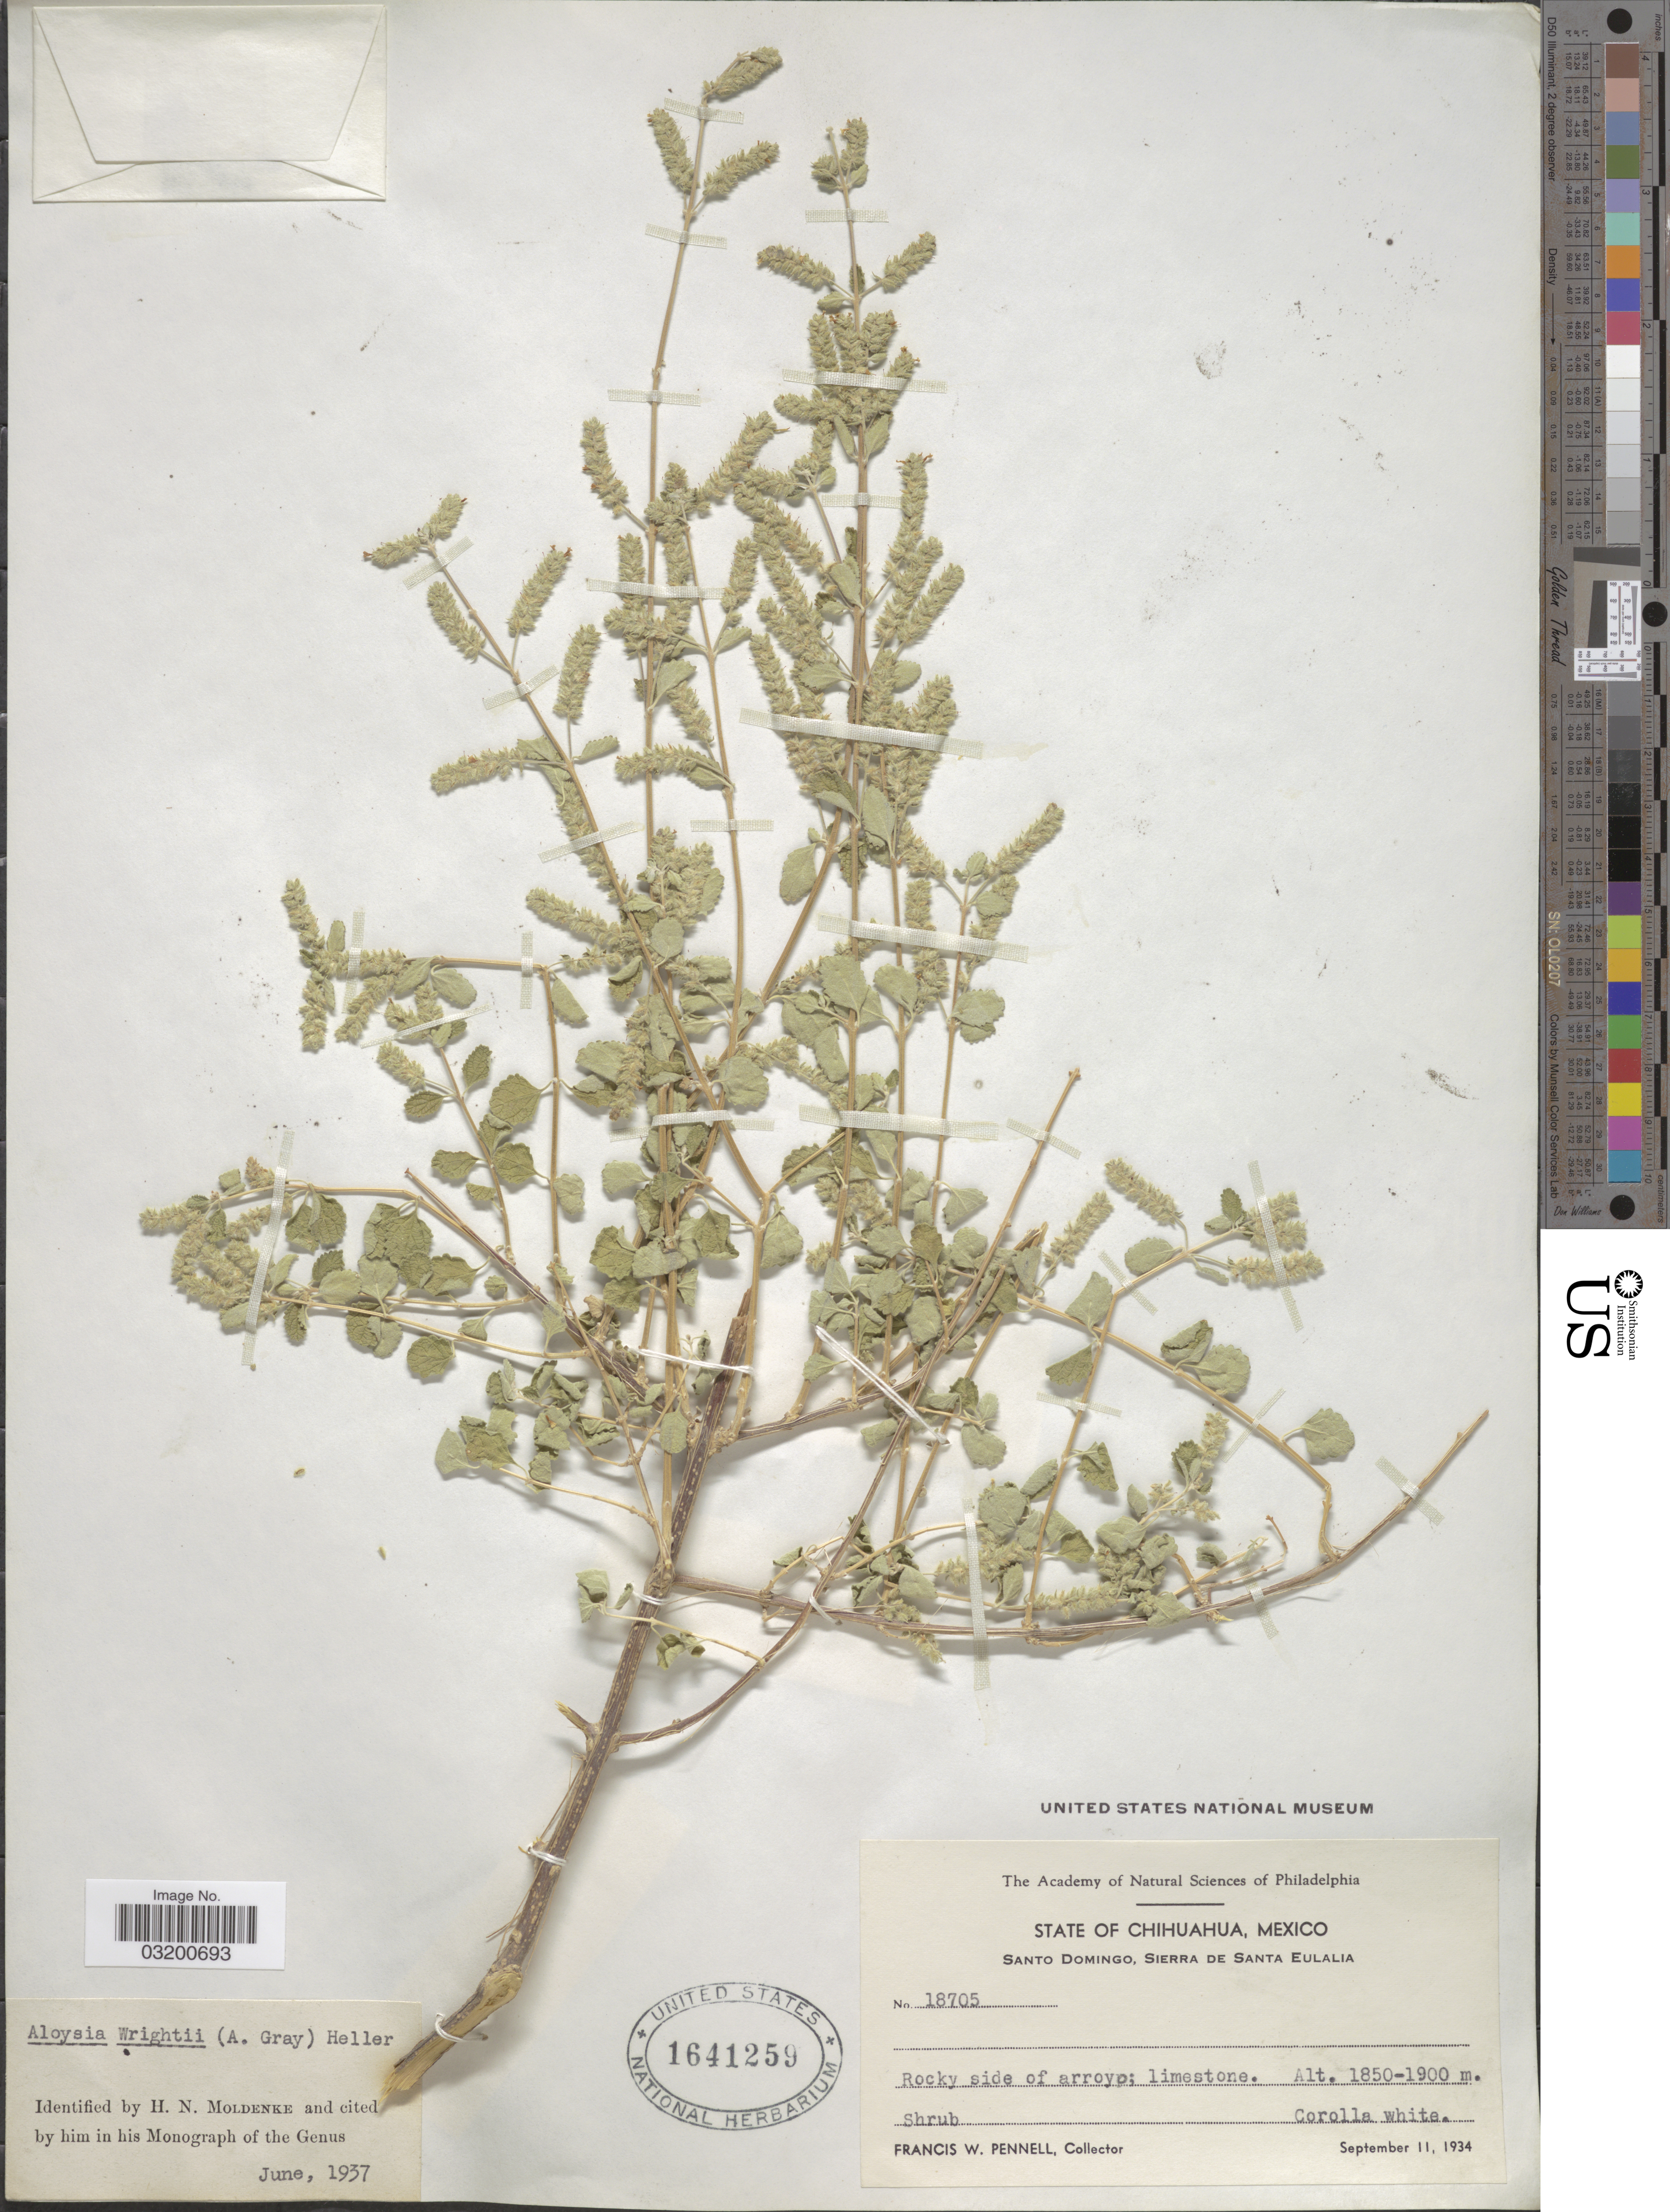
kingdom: Plantae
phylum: Tracheophyta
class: Magnoliopsida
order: Lamiales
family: Verbenaceae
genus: Aloysia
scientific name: Aloysia wrightii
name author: A. Heller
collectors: F. W. Pennell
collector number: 18705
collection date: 1934-09-11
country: Mexico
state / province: Chihuahua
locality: Santo Domingo, Sierra de Santa Eulalia. Rocky side of arroyo.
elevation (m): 1850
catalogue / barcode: US 1641259